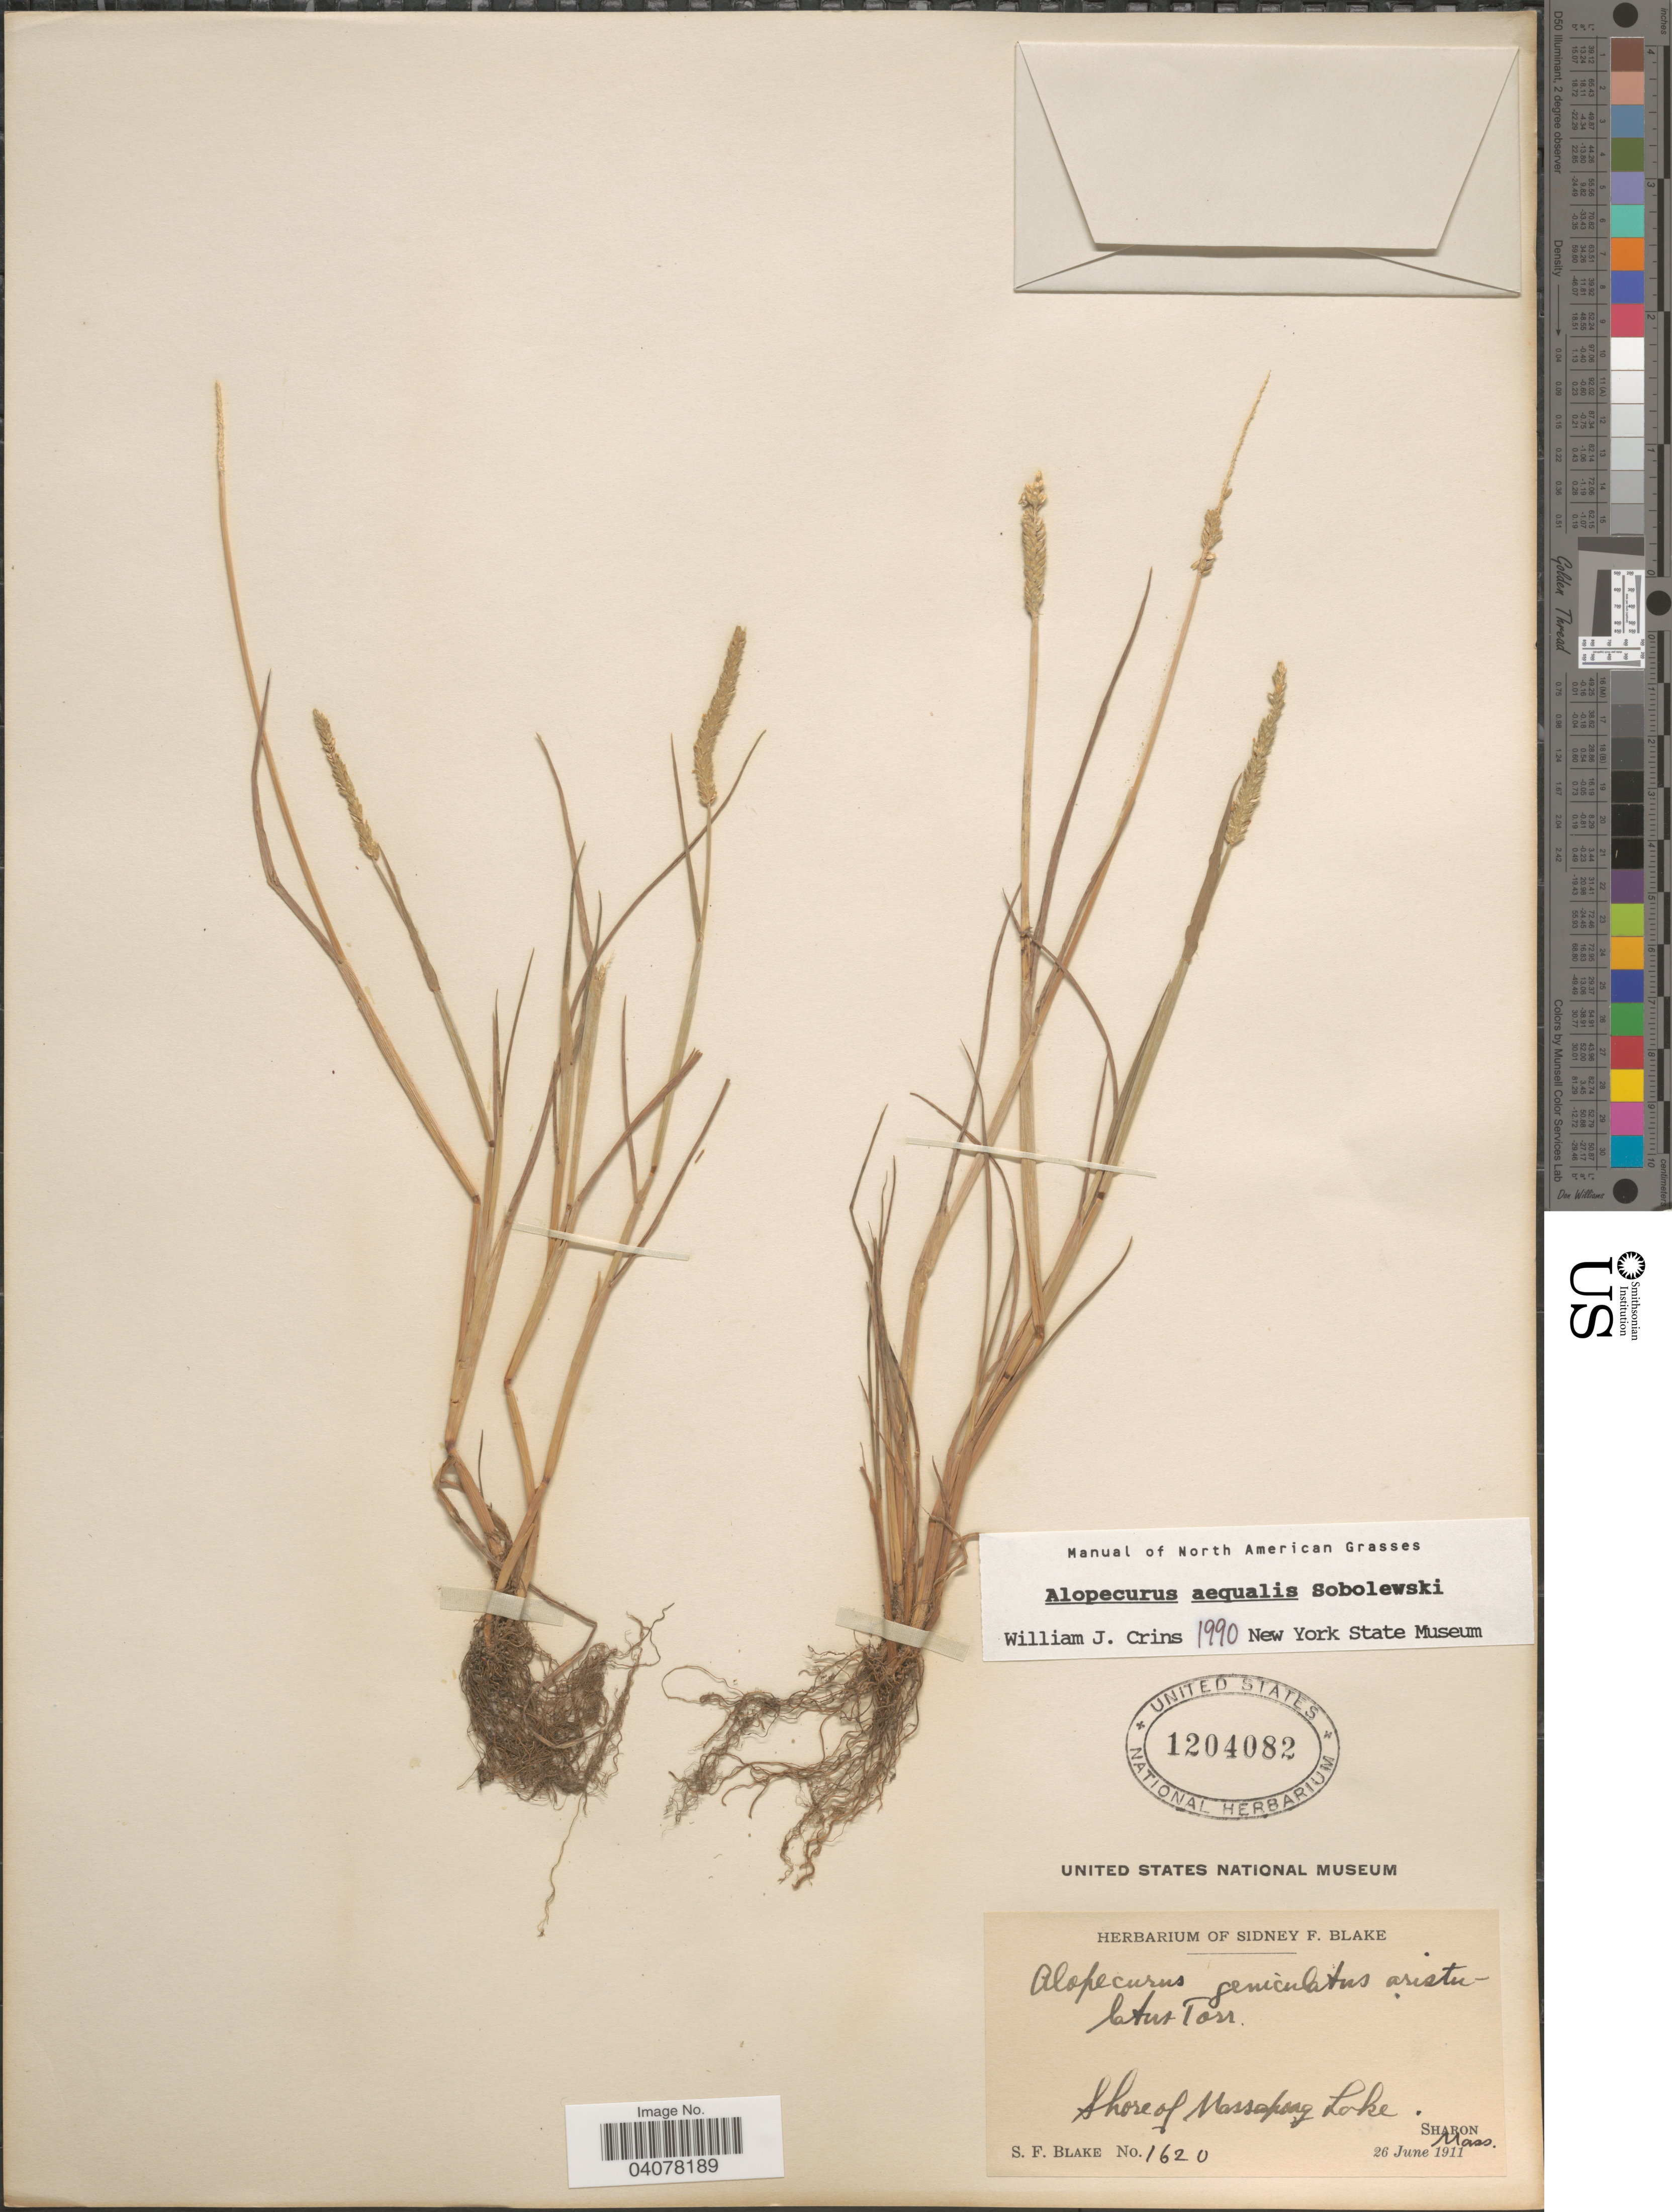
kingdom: Plantae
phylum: Tracheophyta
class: Liliopsida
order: Poales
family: Poaceae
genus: Alopecurus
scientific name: Alopecurus aequalis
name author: Sobol.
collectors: S. Blake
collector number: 1620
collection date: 1911-06-26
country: United States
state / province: Massachusetts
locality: Shore of Massapoag Lake. Sharon.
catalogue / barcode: US 1204082